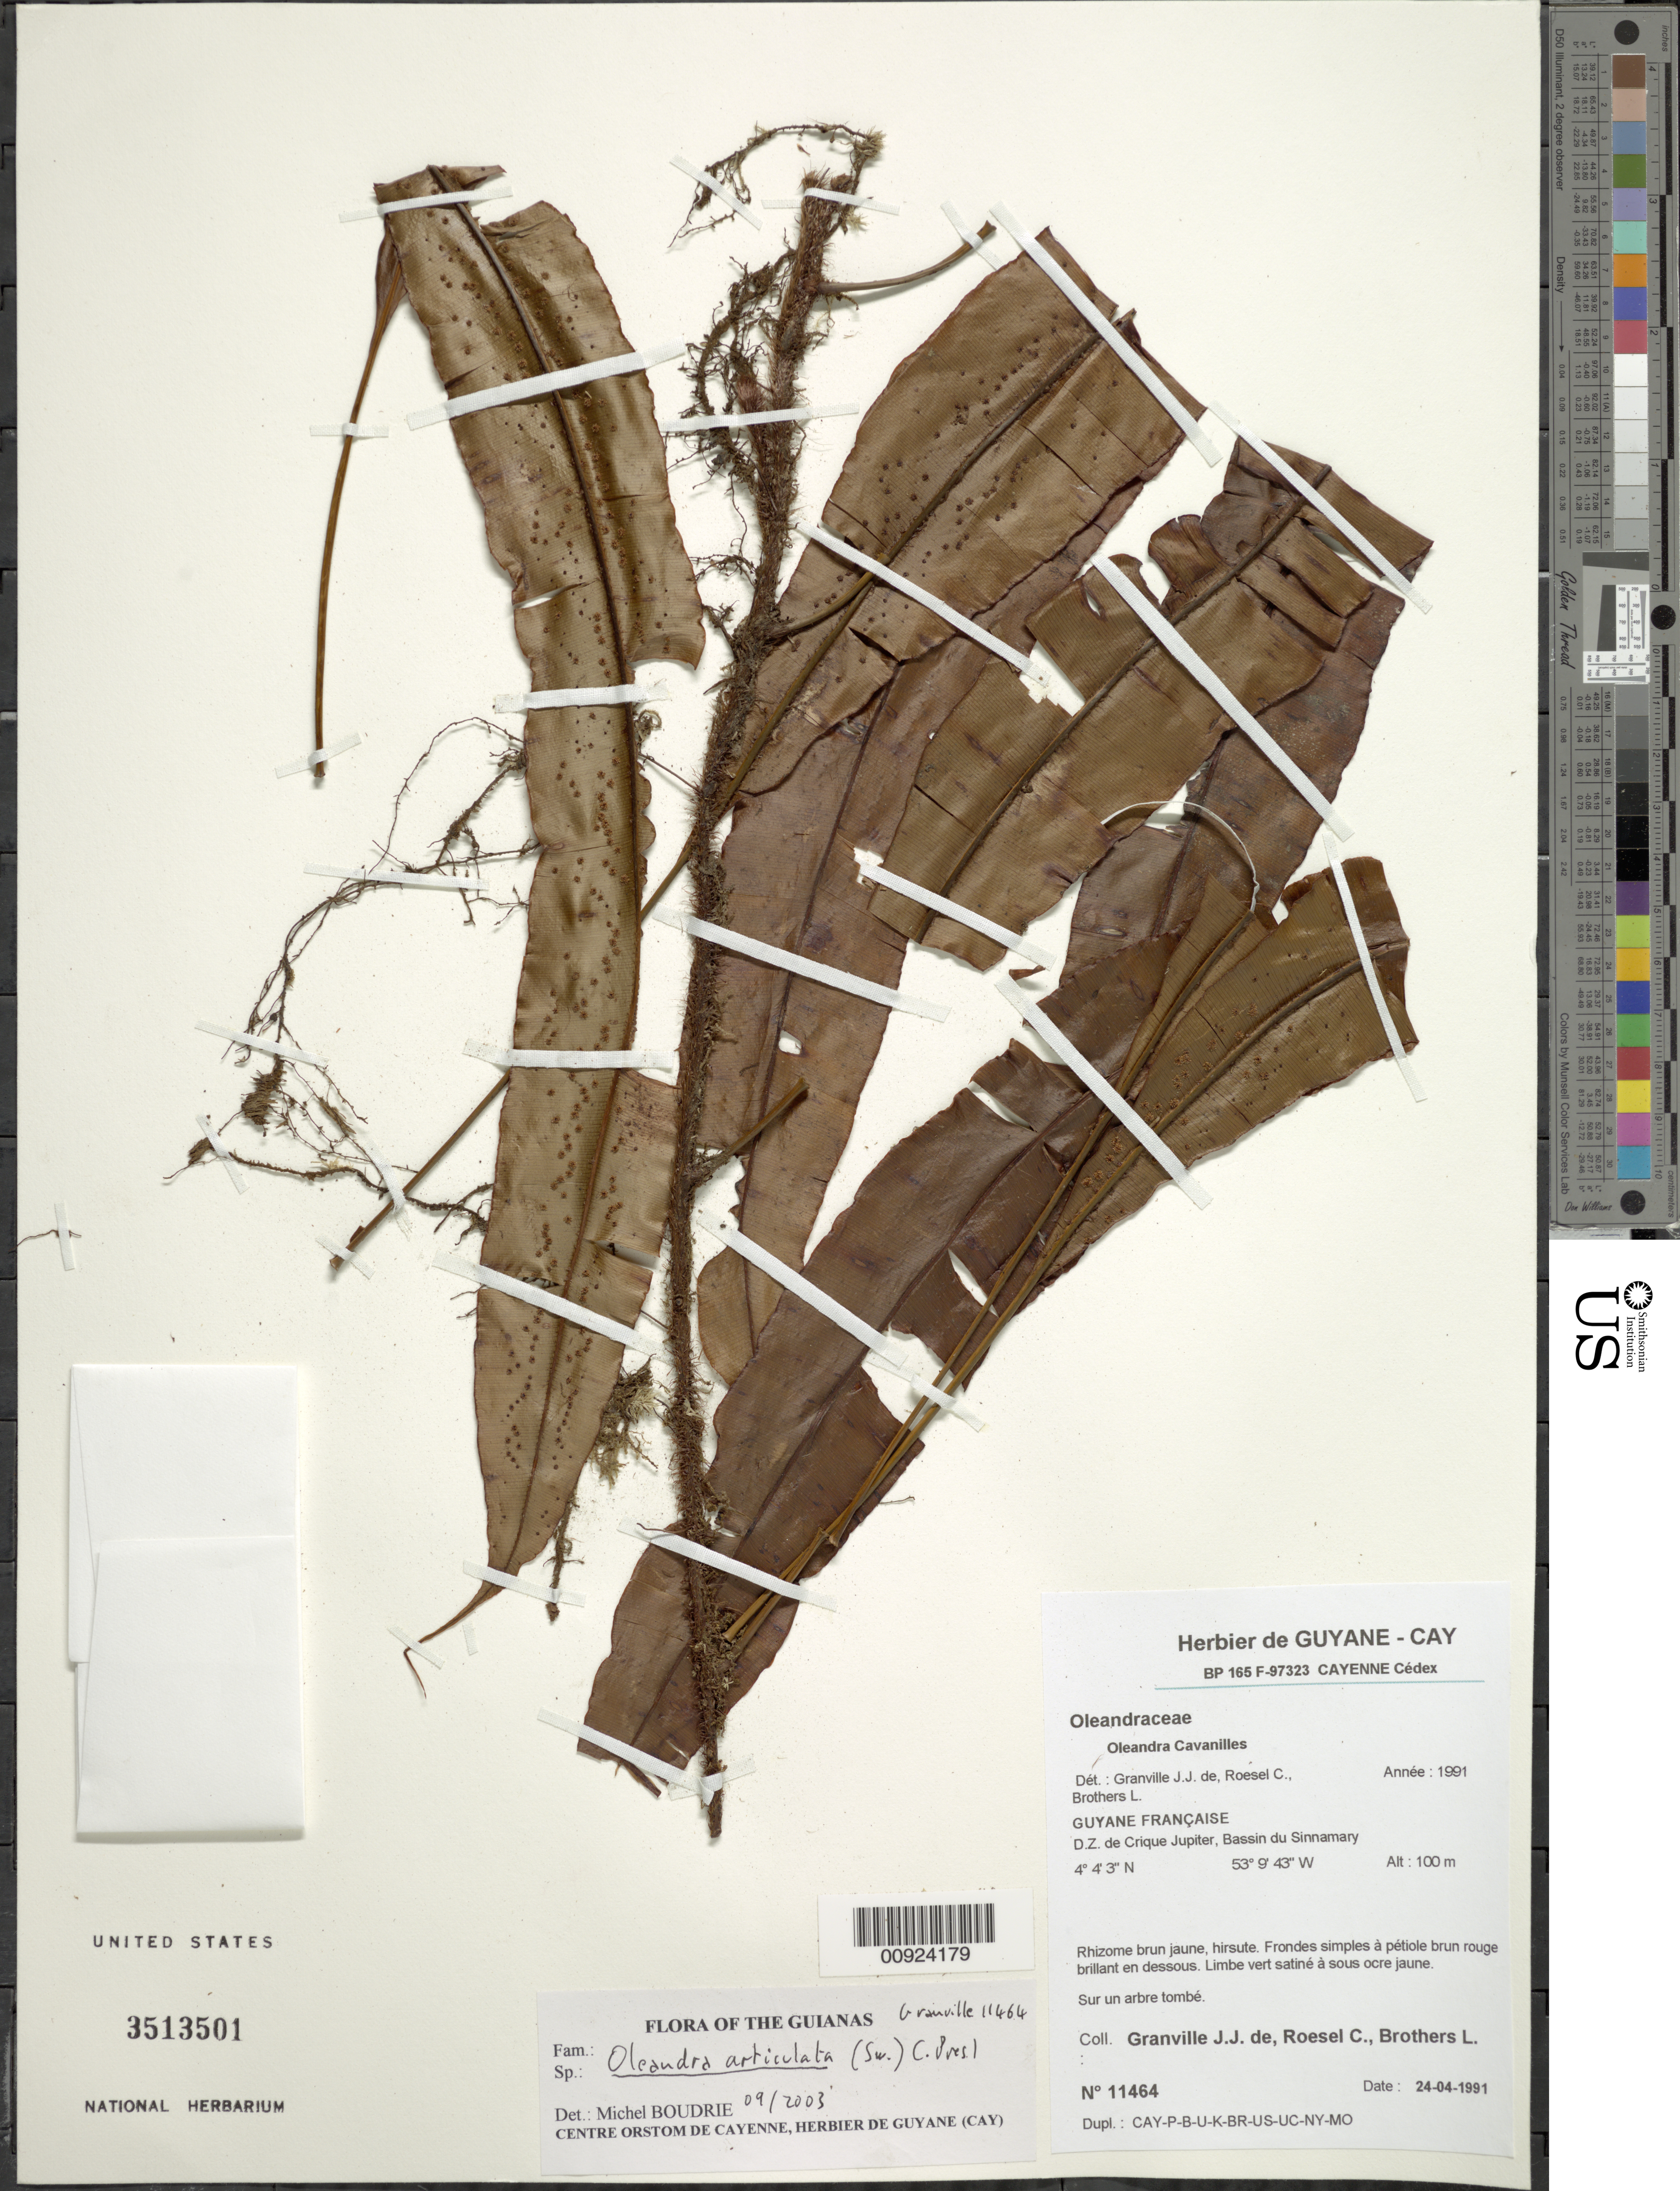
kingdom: Plantae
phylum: Tracheophyta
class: Polypodiopsida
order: Polypodiales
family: Oleandraceae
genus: Oleandra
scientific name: Oleandra articulata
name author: (Sw.) C. Presl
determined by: Boudrie, M.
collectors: J.-J. de Granville, C. S. Roesel & L. Brothers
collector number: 11464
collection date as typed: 24-Apr-91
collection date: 1991-04-24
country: French Guiana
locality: D.Z. de Crique Jupiter, Bassin du Sinnamary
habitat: Sur un arbre tombe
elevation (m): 100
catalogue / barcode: US 3513501